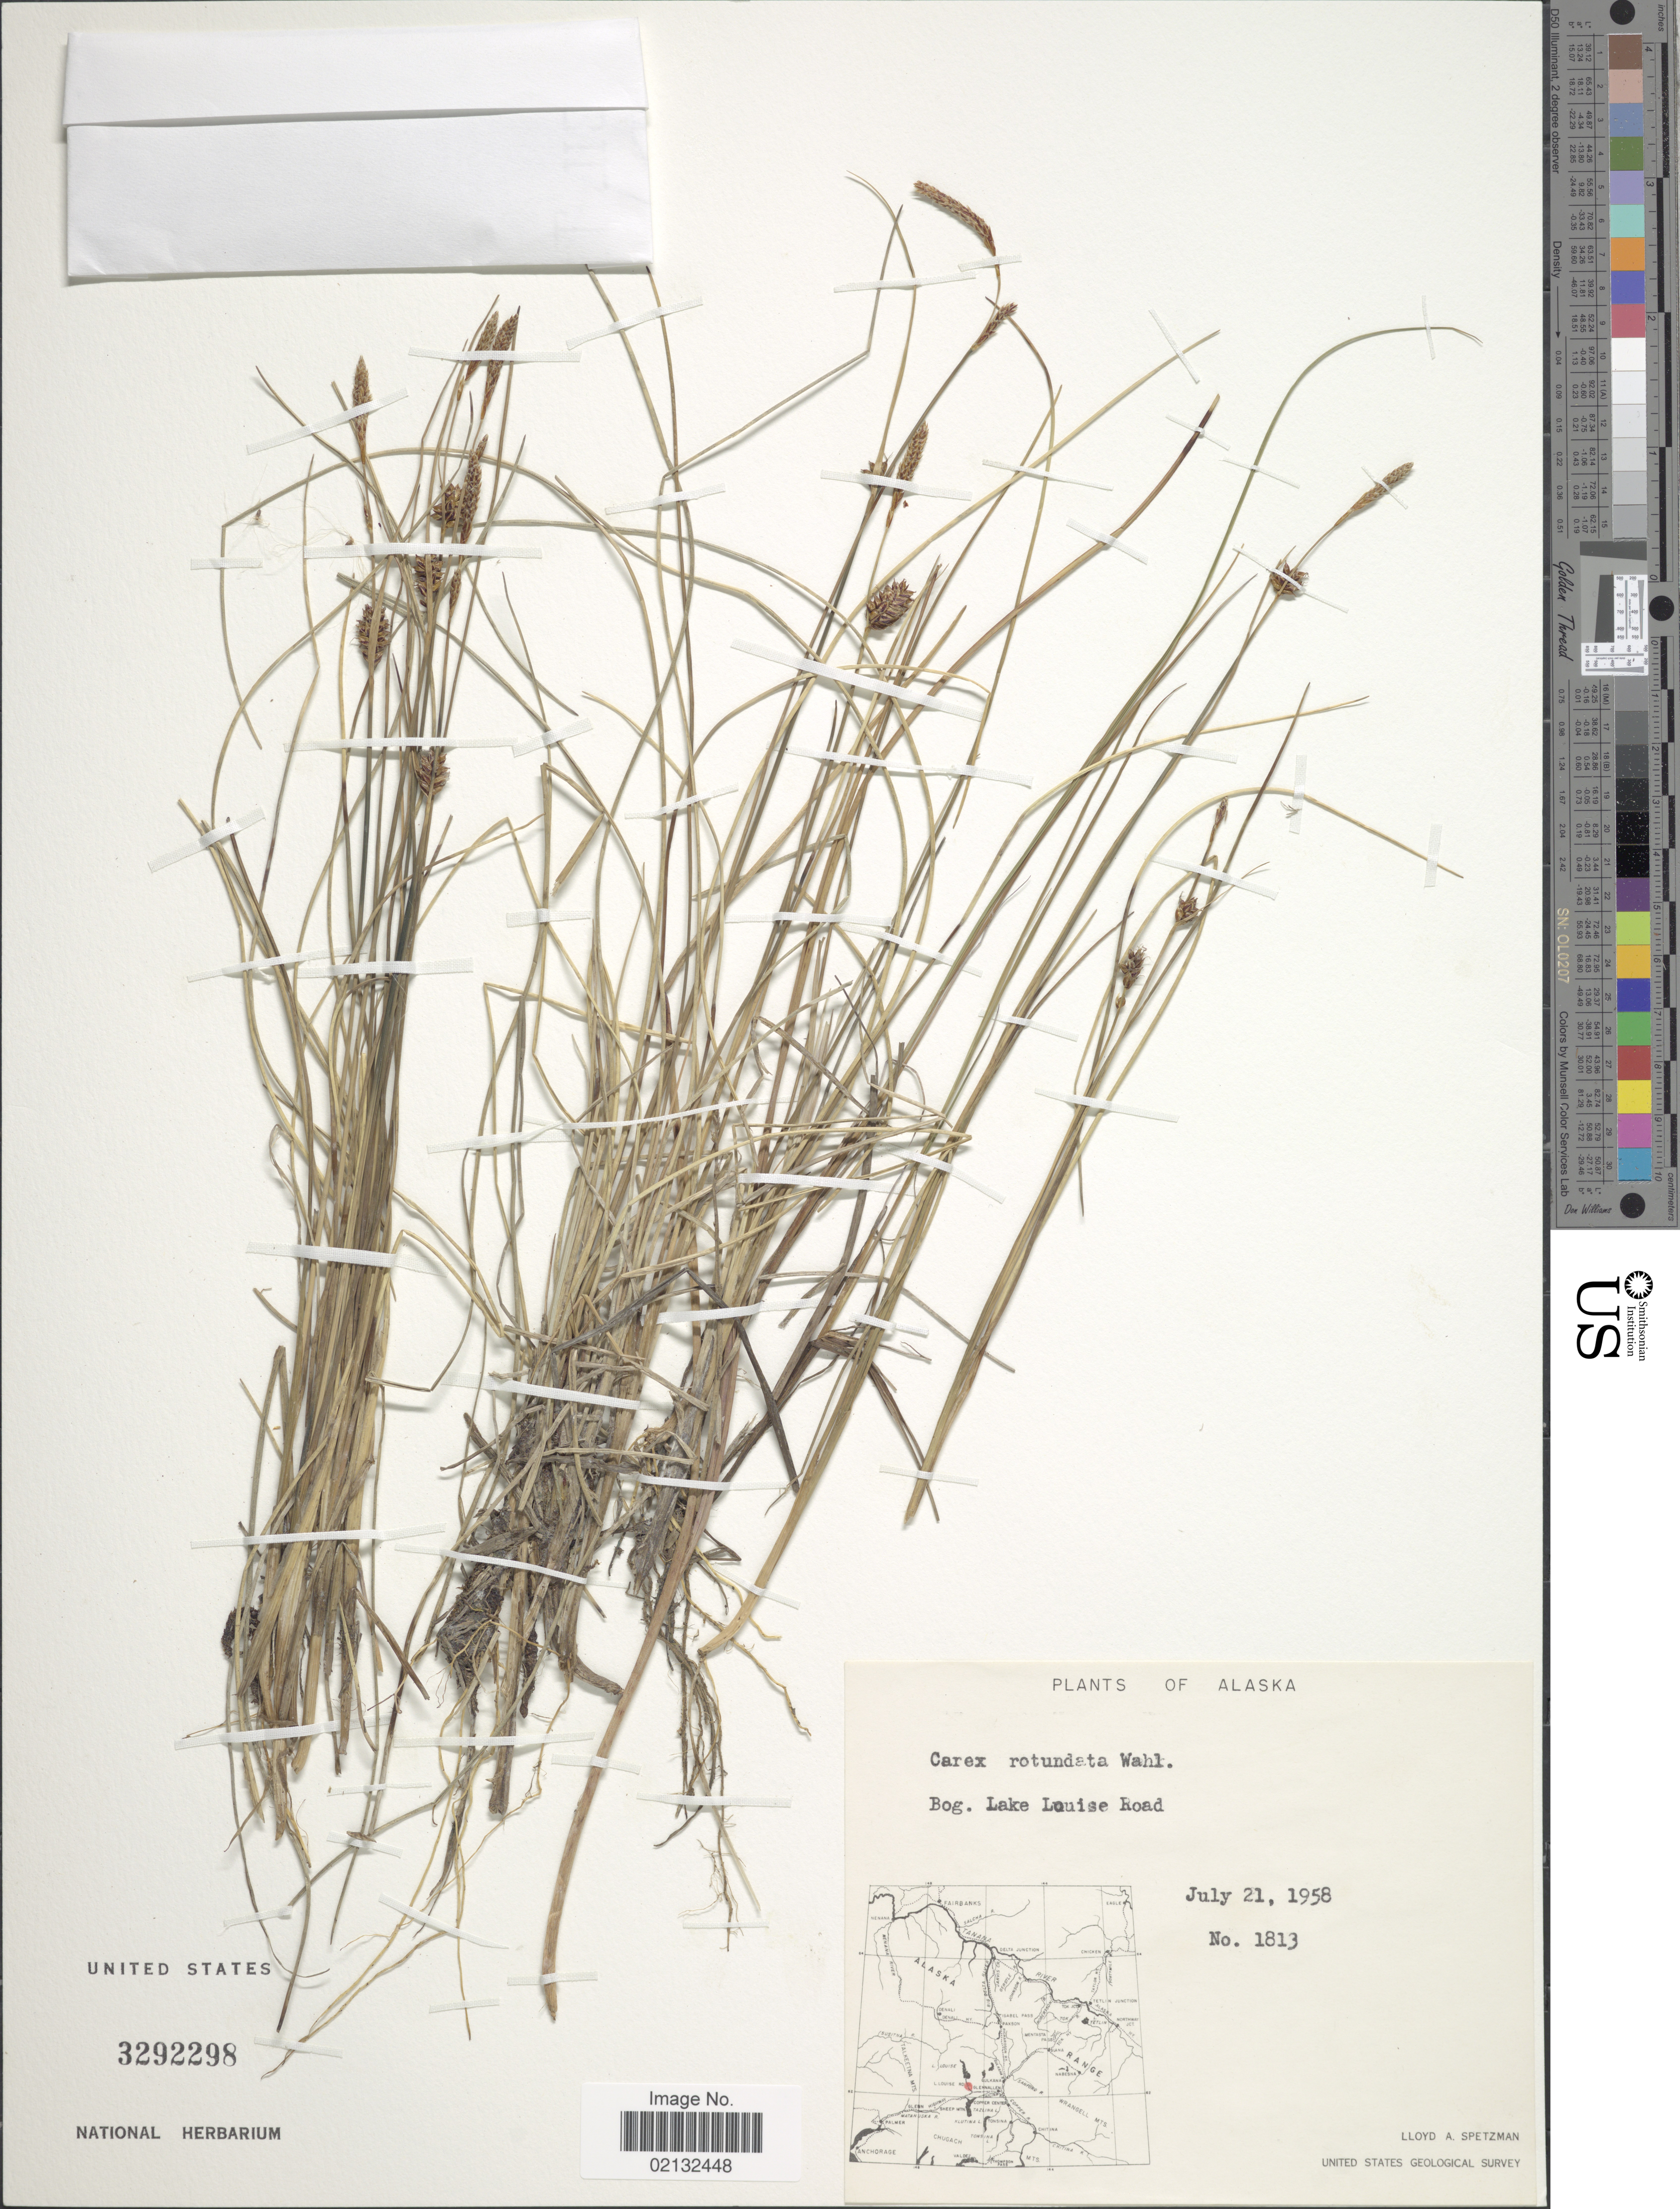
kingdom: Plantae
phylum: Tracheophyta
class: Liliopsida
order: Poales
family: Cyperaceae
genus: Carex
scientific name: Carex rotundata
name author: Wahlenb.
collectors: L. Spetzman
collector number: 1813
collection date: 1958-07-21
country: United States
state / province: Alaska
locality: Bog. Lake Louise Road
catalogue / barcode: US 3292298